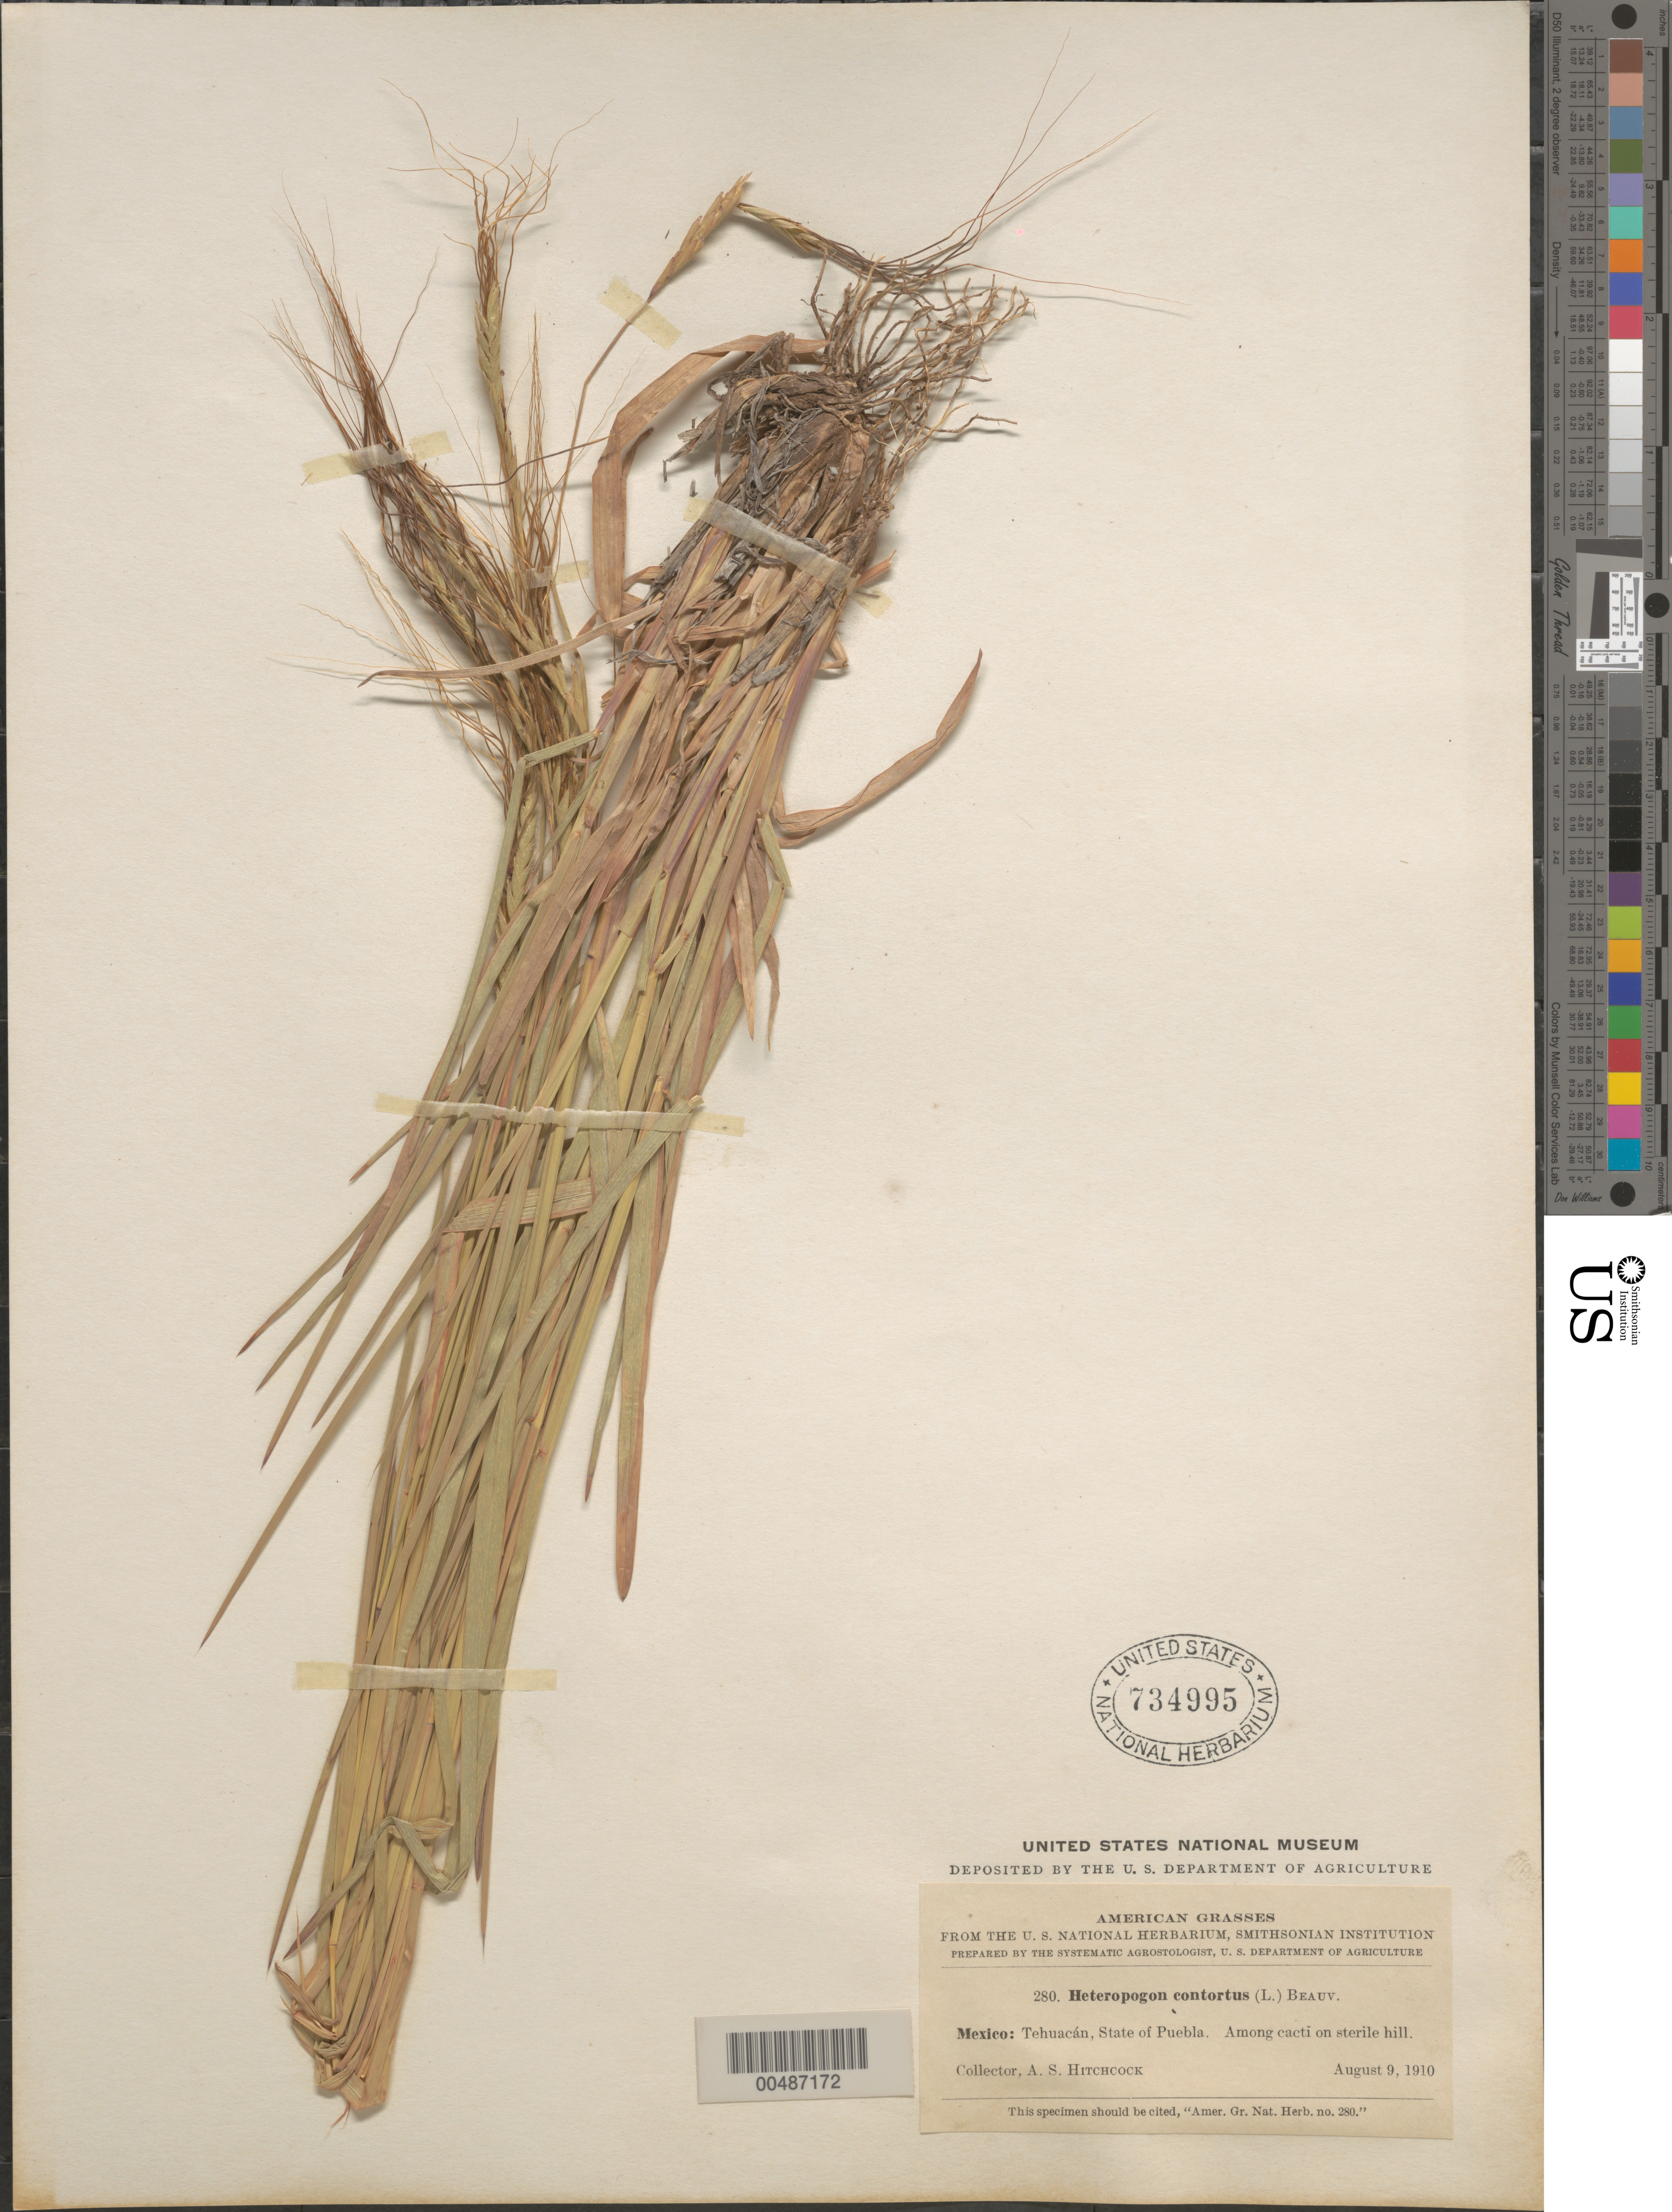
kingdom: Plantae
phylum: Tracheophyta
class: Liliopsida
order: Poales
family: Poaceae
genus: Heteropogon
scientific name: Heteropogon contortus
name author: (L.) P. Beauv. ex Roem. & Schult.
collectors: A. S. Hitchcock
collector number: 280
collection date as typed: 9 Aug 1910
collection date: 1910-08-09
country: Mexico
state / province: Puebla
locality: Tehuac n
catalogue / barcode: US 734995